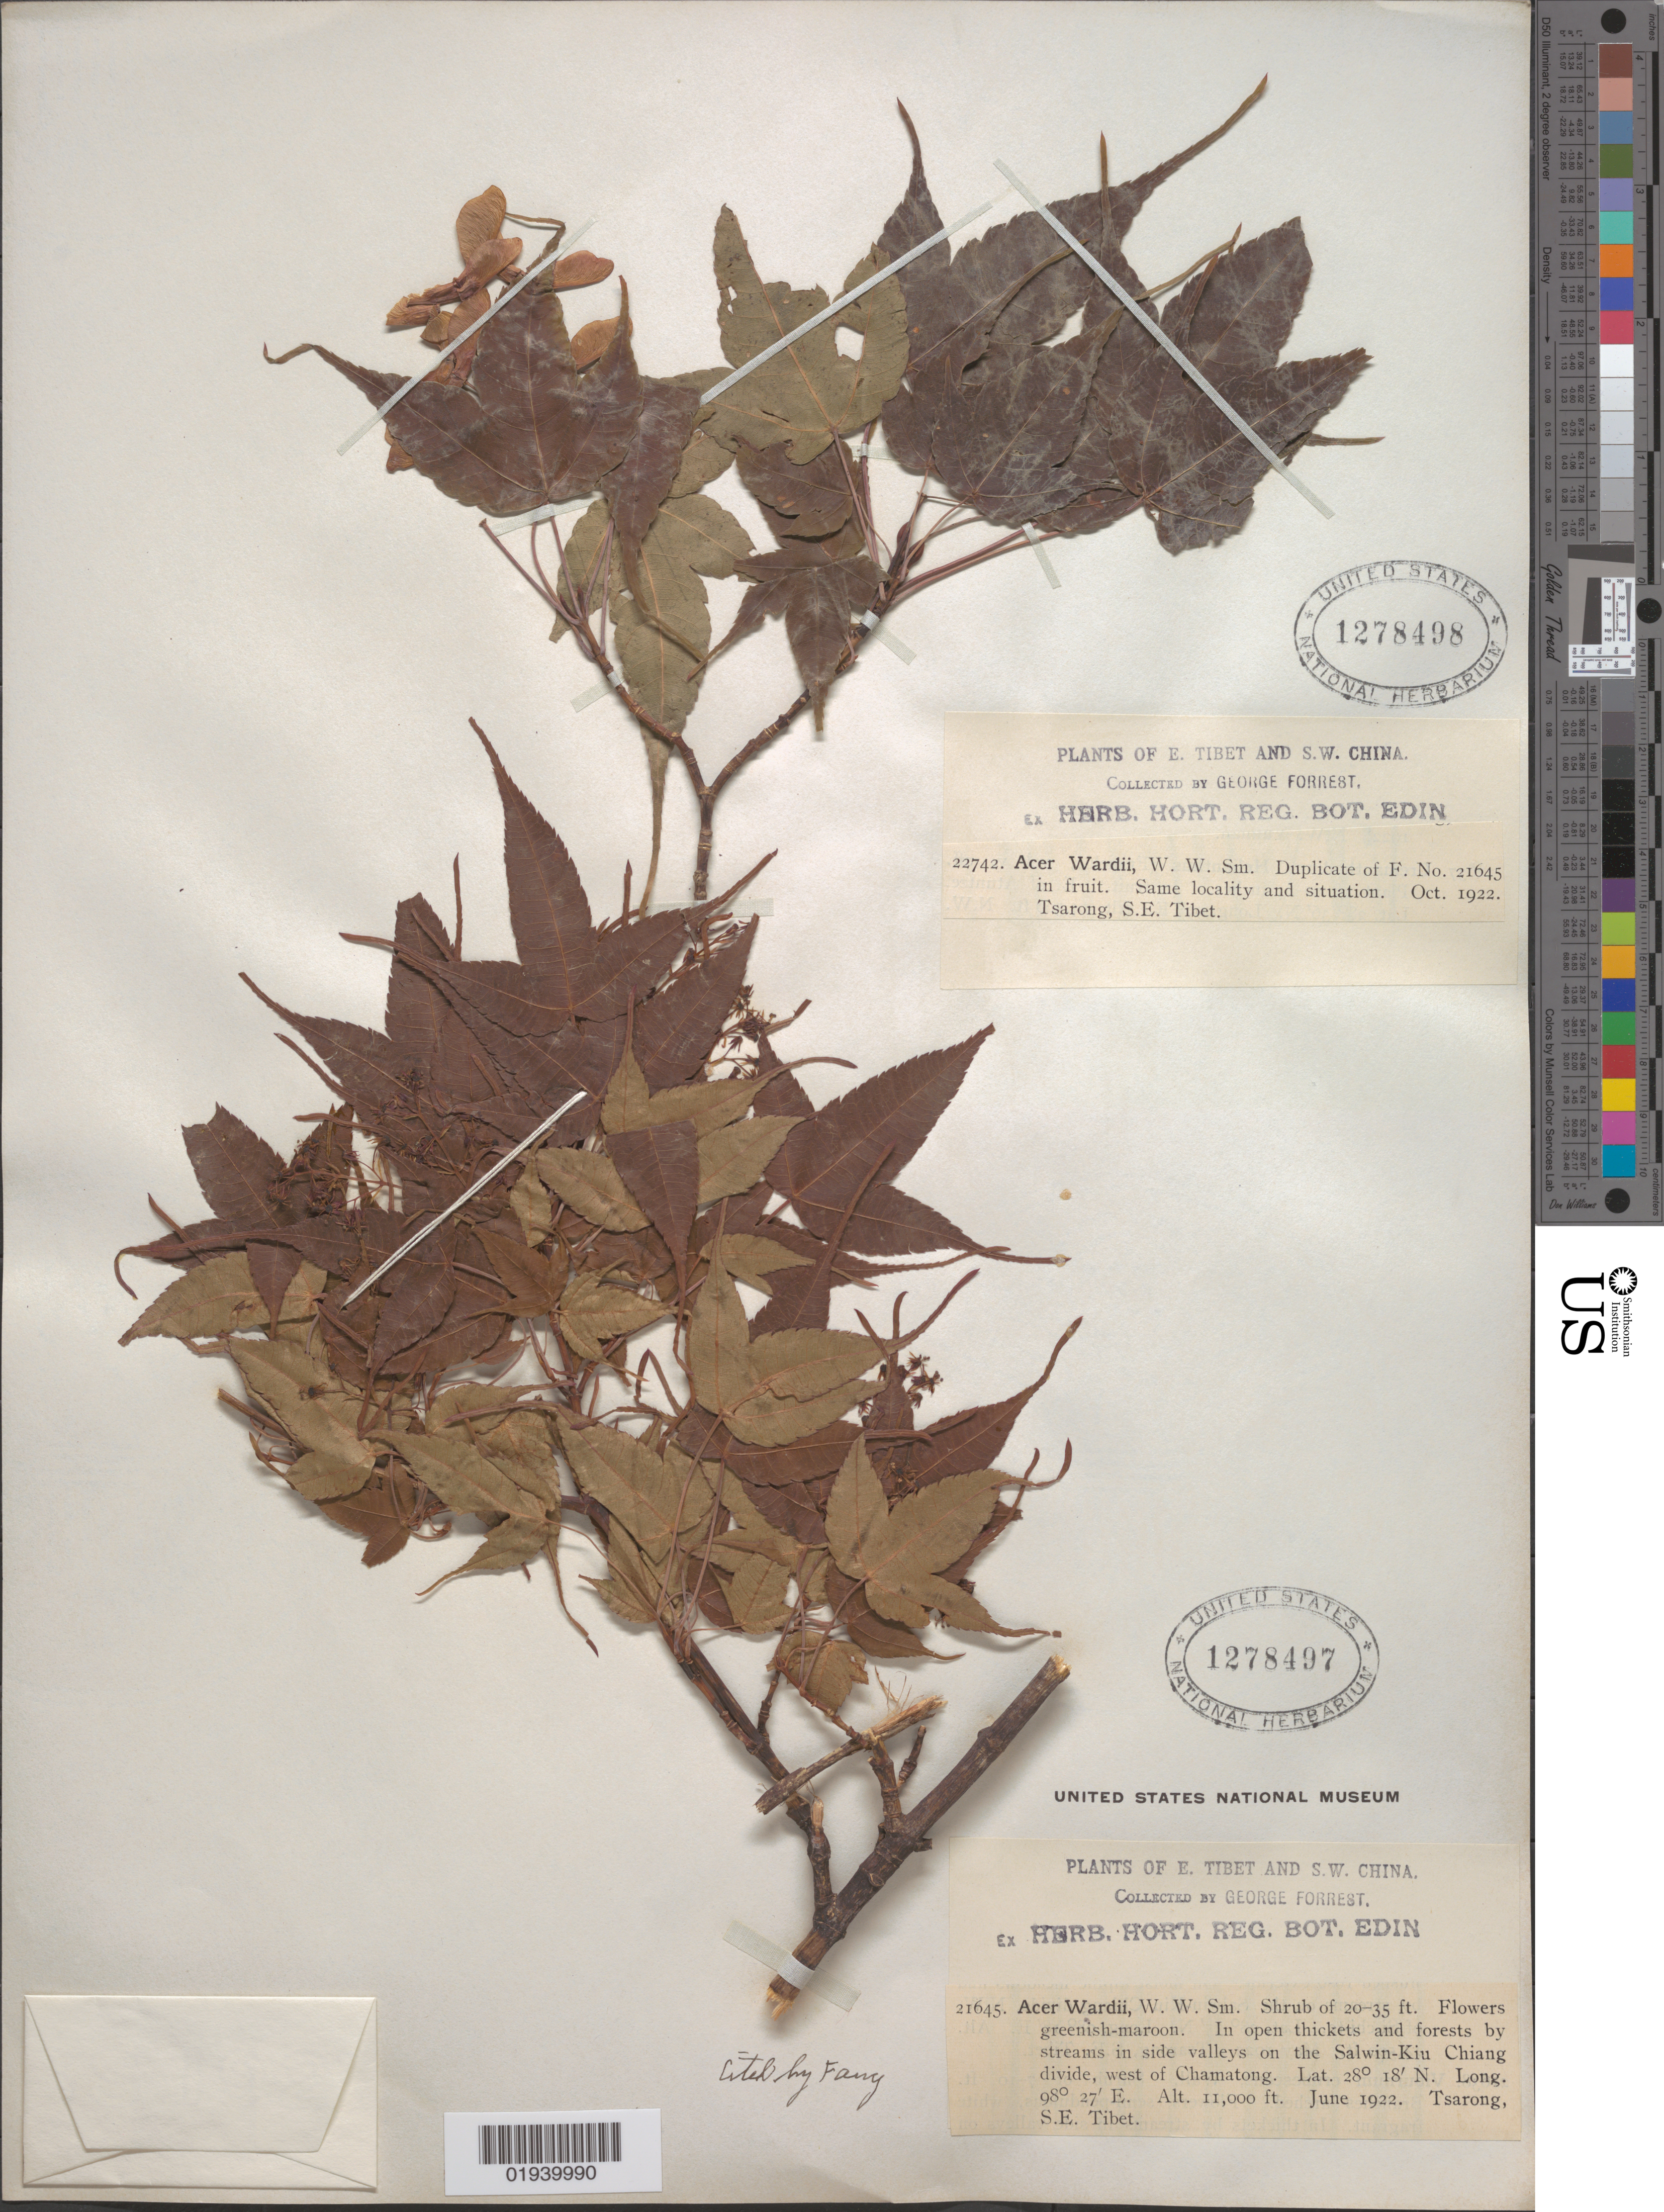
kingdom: Plantae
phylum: Tracheophyta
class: Magnoliopsida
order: Sapindales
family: Sapindaceae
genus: Acer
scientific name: Acer wardii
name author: W.W. Sm.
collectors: G. Forrest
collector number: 22742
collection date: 1922-10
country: China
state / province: Xizang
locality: Tsarong, on the Salwin-Kiu Chiang divide, W of Chamatong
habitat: In open thickets and forests by streams in side valleys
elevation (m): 3353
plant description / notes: Mounted on same page as: Forrest # 21645 (US1278497); Duplicate of Forrest No. 21645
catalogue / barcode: US 1278498-2